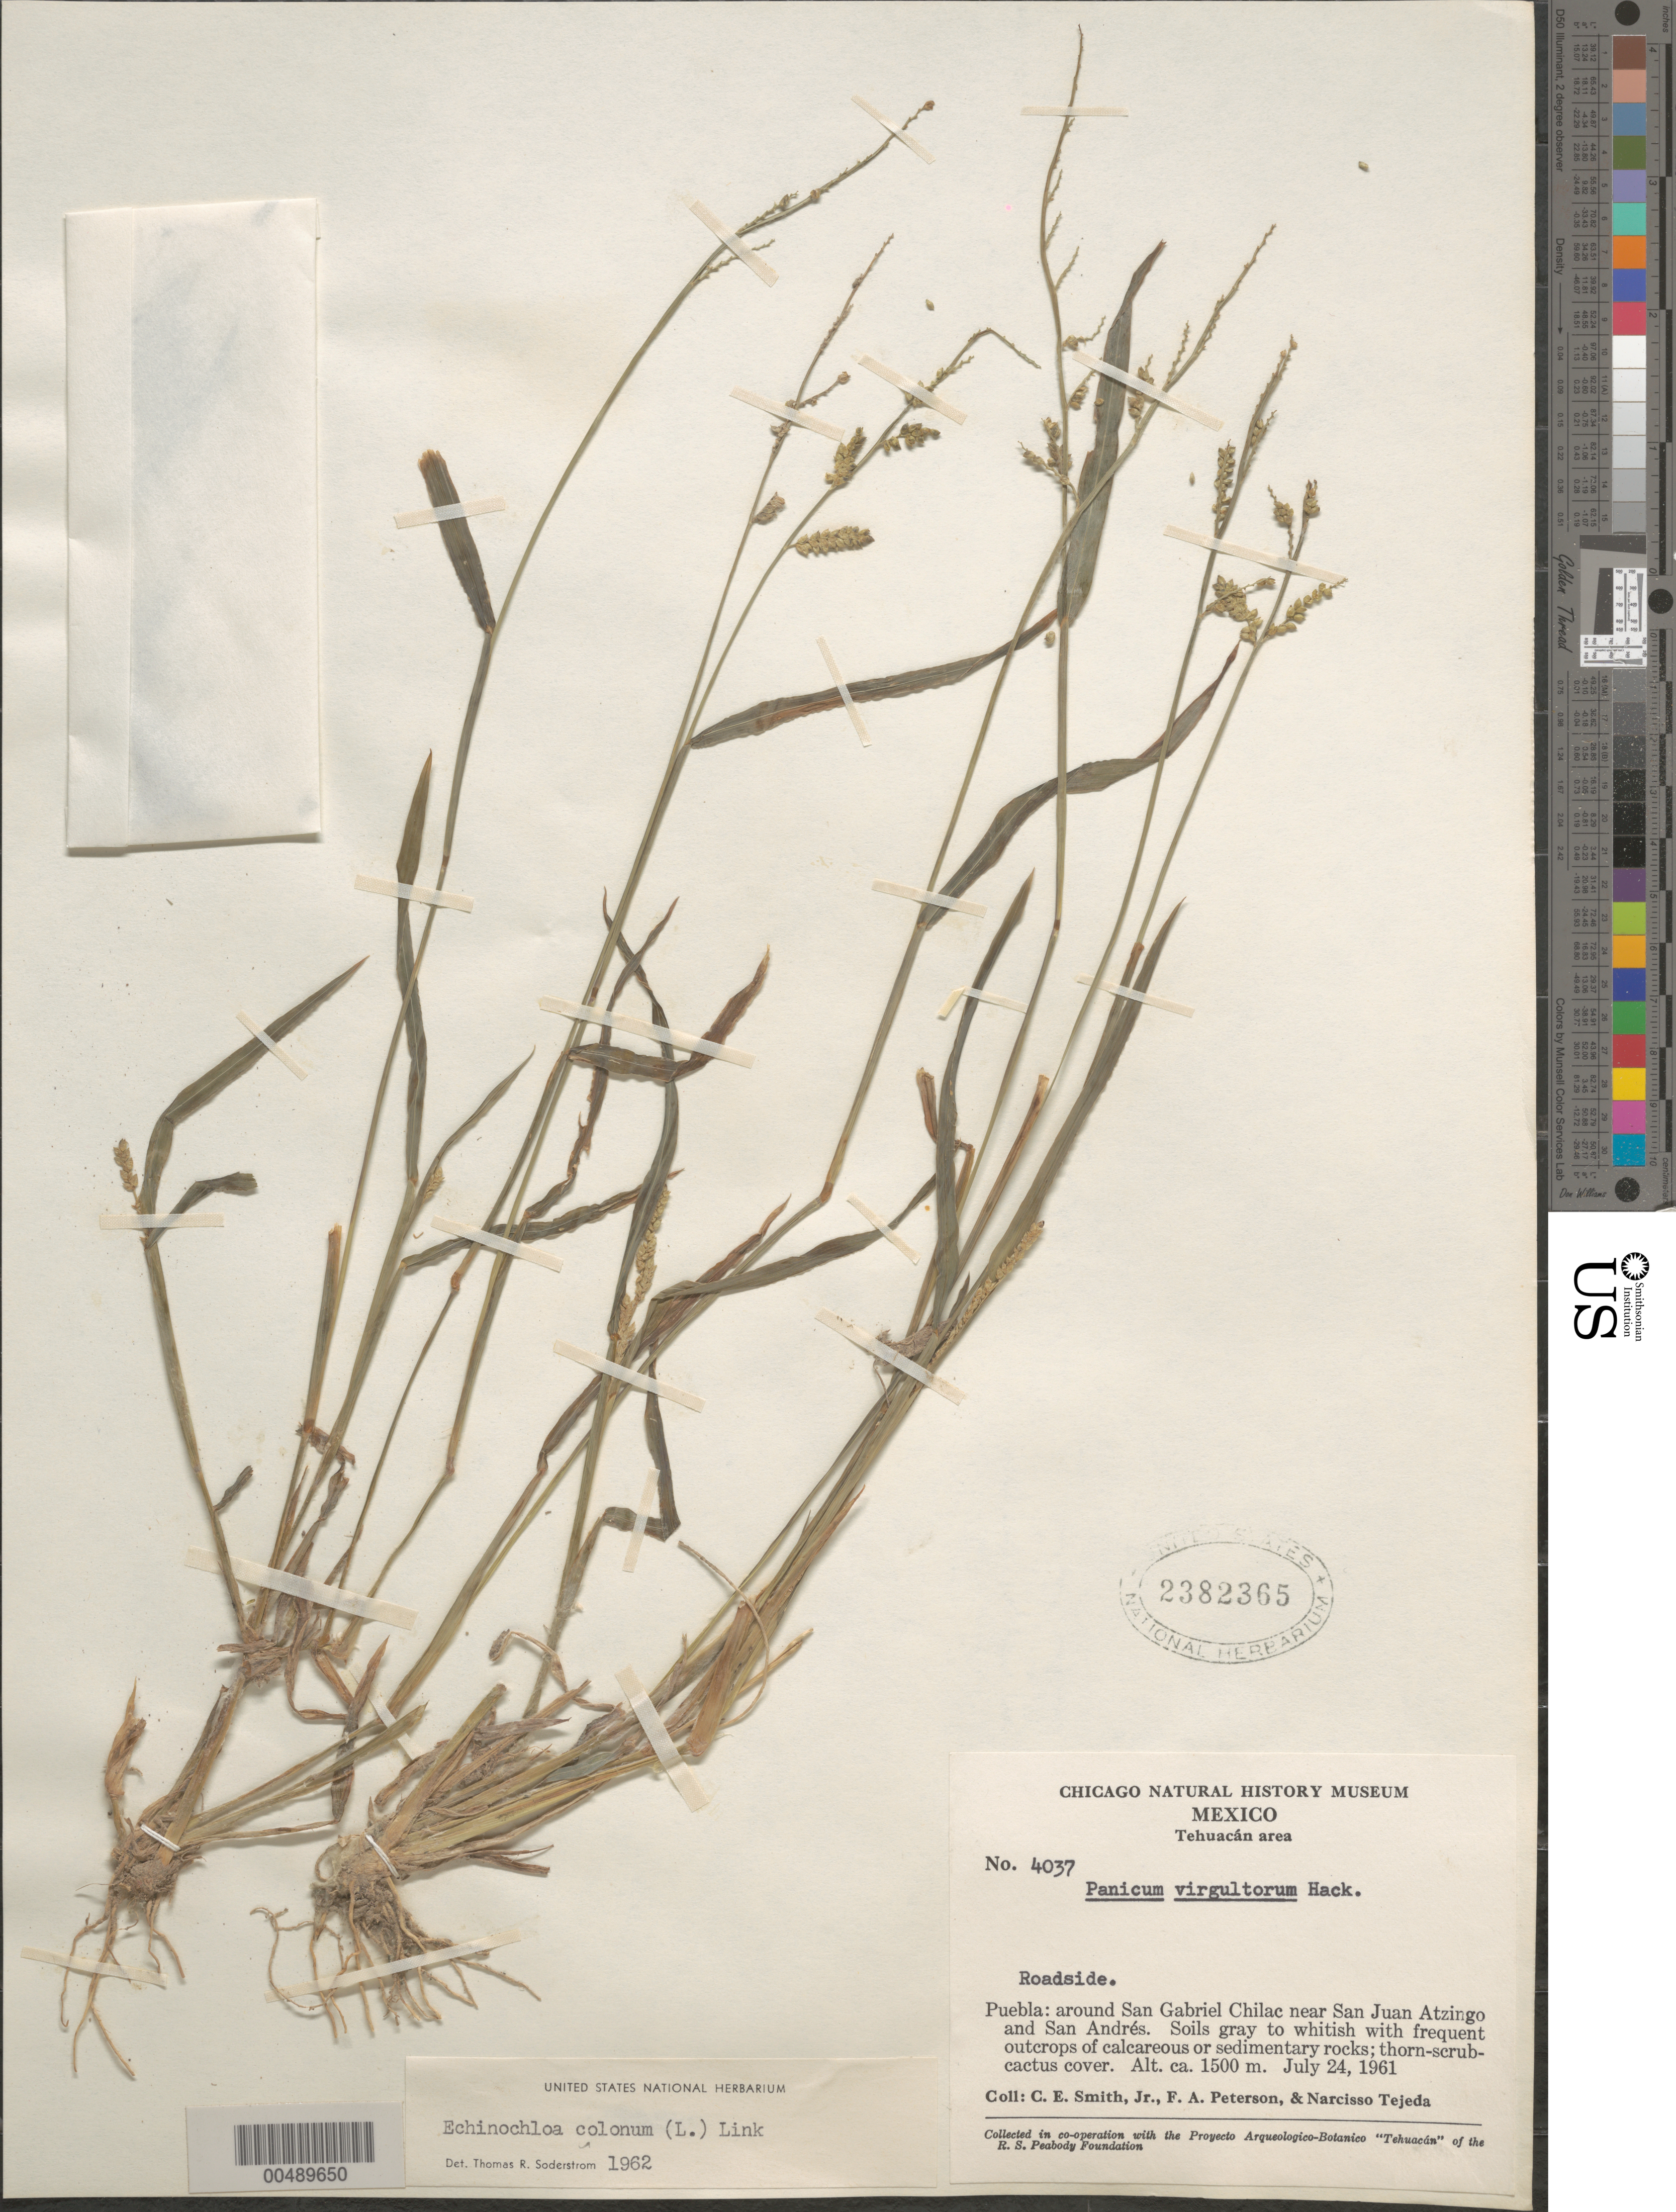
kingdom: Plantae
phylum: Tracheophyta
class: Liliopsida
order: Poales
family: Poaceae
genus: Echinochloa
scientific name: Echinochloa colona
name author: (L.) Link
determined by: Soderstrom, T. R.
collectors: C. E. Smith Jr., F. A. Peterson & N. Tejeda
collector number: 4037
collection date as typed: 24 Jul 1961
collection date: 1961-07-24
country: Mexico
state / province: Puebla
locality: Around San Gabriel Chilac near San Juan Atzingo and San Andrés, Tehuacán area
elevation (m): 1500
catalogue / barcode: US 2382365